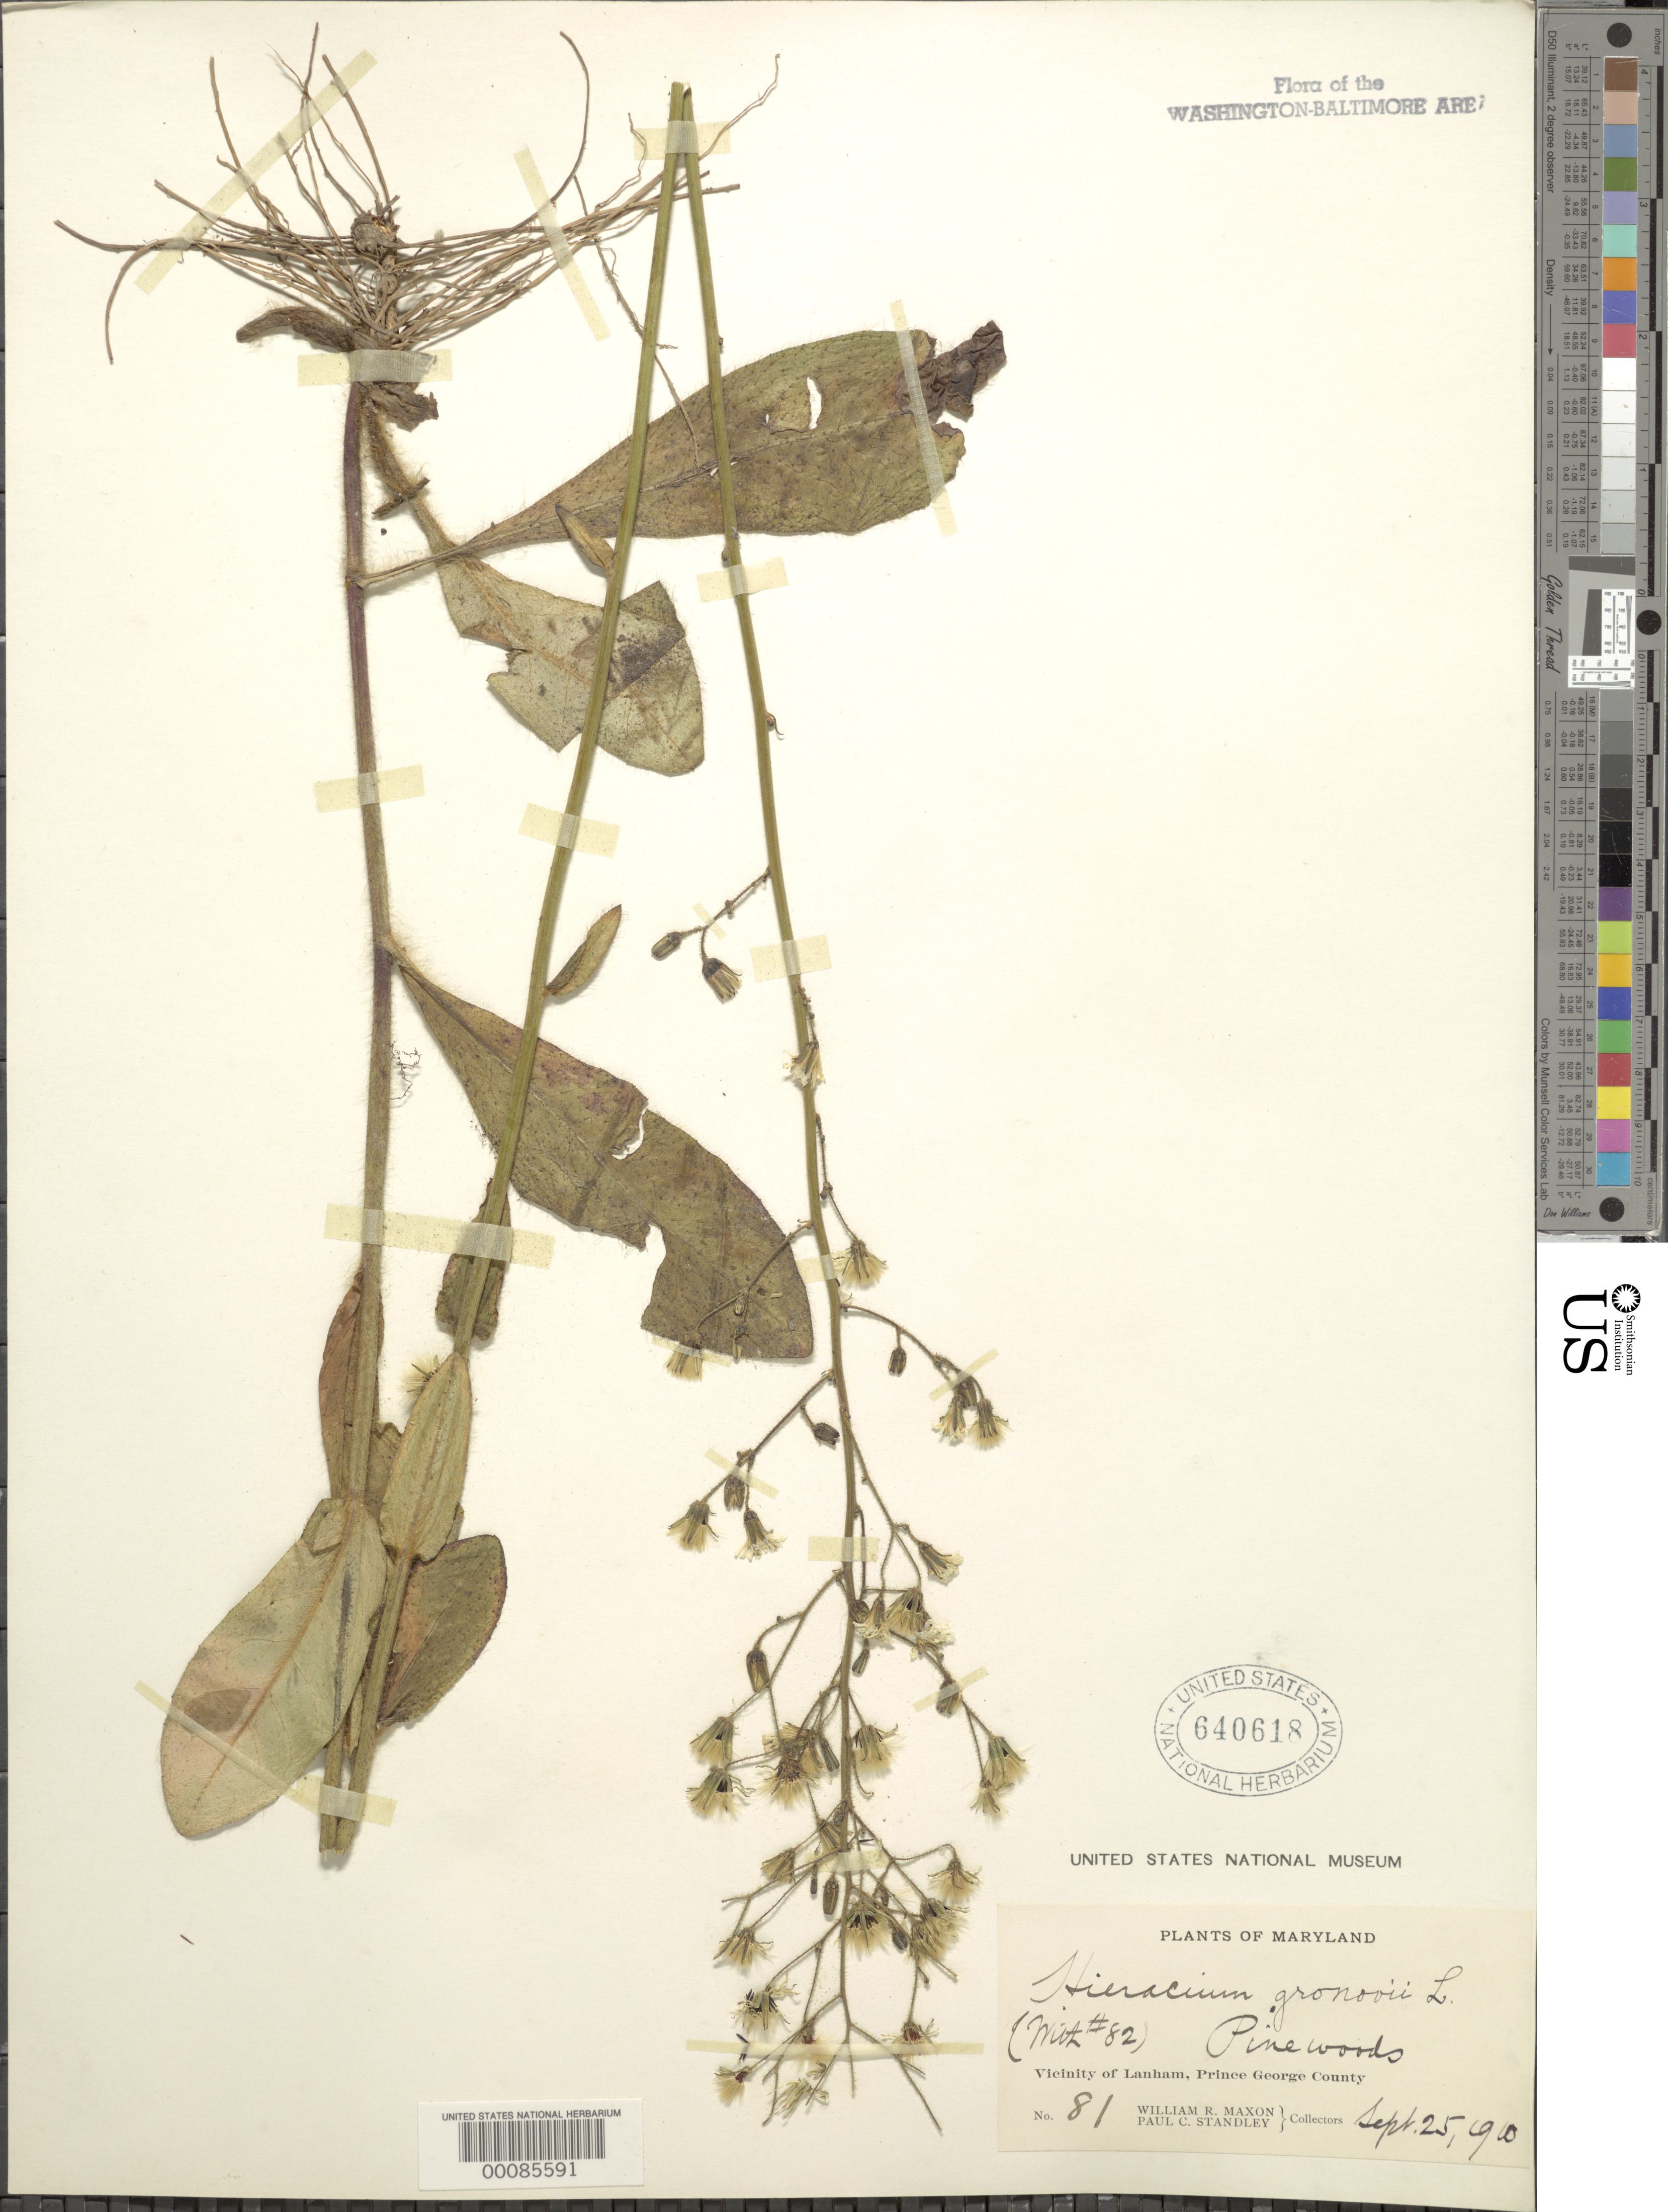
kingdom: Plantae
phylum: Tracheophyta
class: Magnoliopsida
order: Asterales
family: Asteraceae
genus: Hieracium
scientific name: Hieracium gronovii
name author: L.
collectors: W. R. Maxon & P. C. Standley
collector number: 81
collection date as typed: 25 Sep 1910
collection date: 1910-09-25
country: United States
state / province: Maryland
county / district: Prince George's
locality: Lanham vicinity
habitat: Pine woods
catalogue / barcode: US 640618